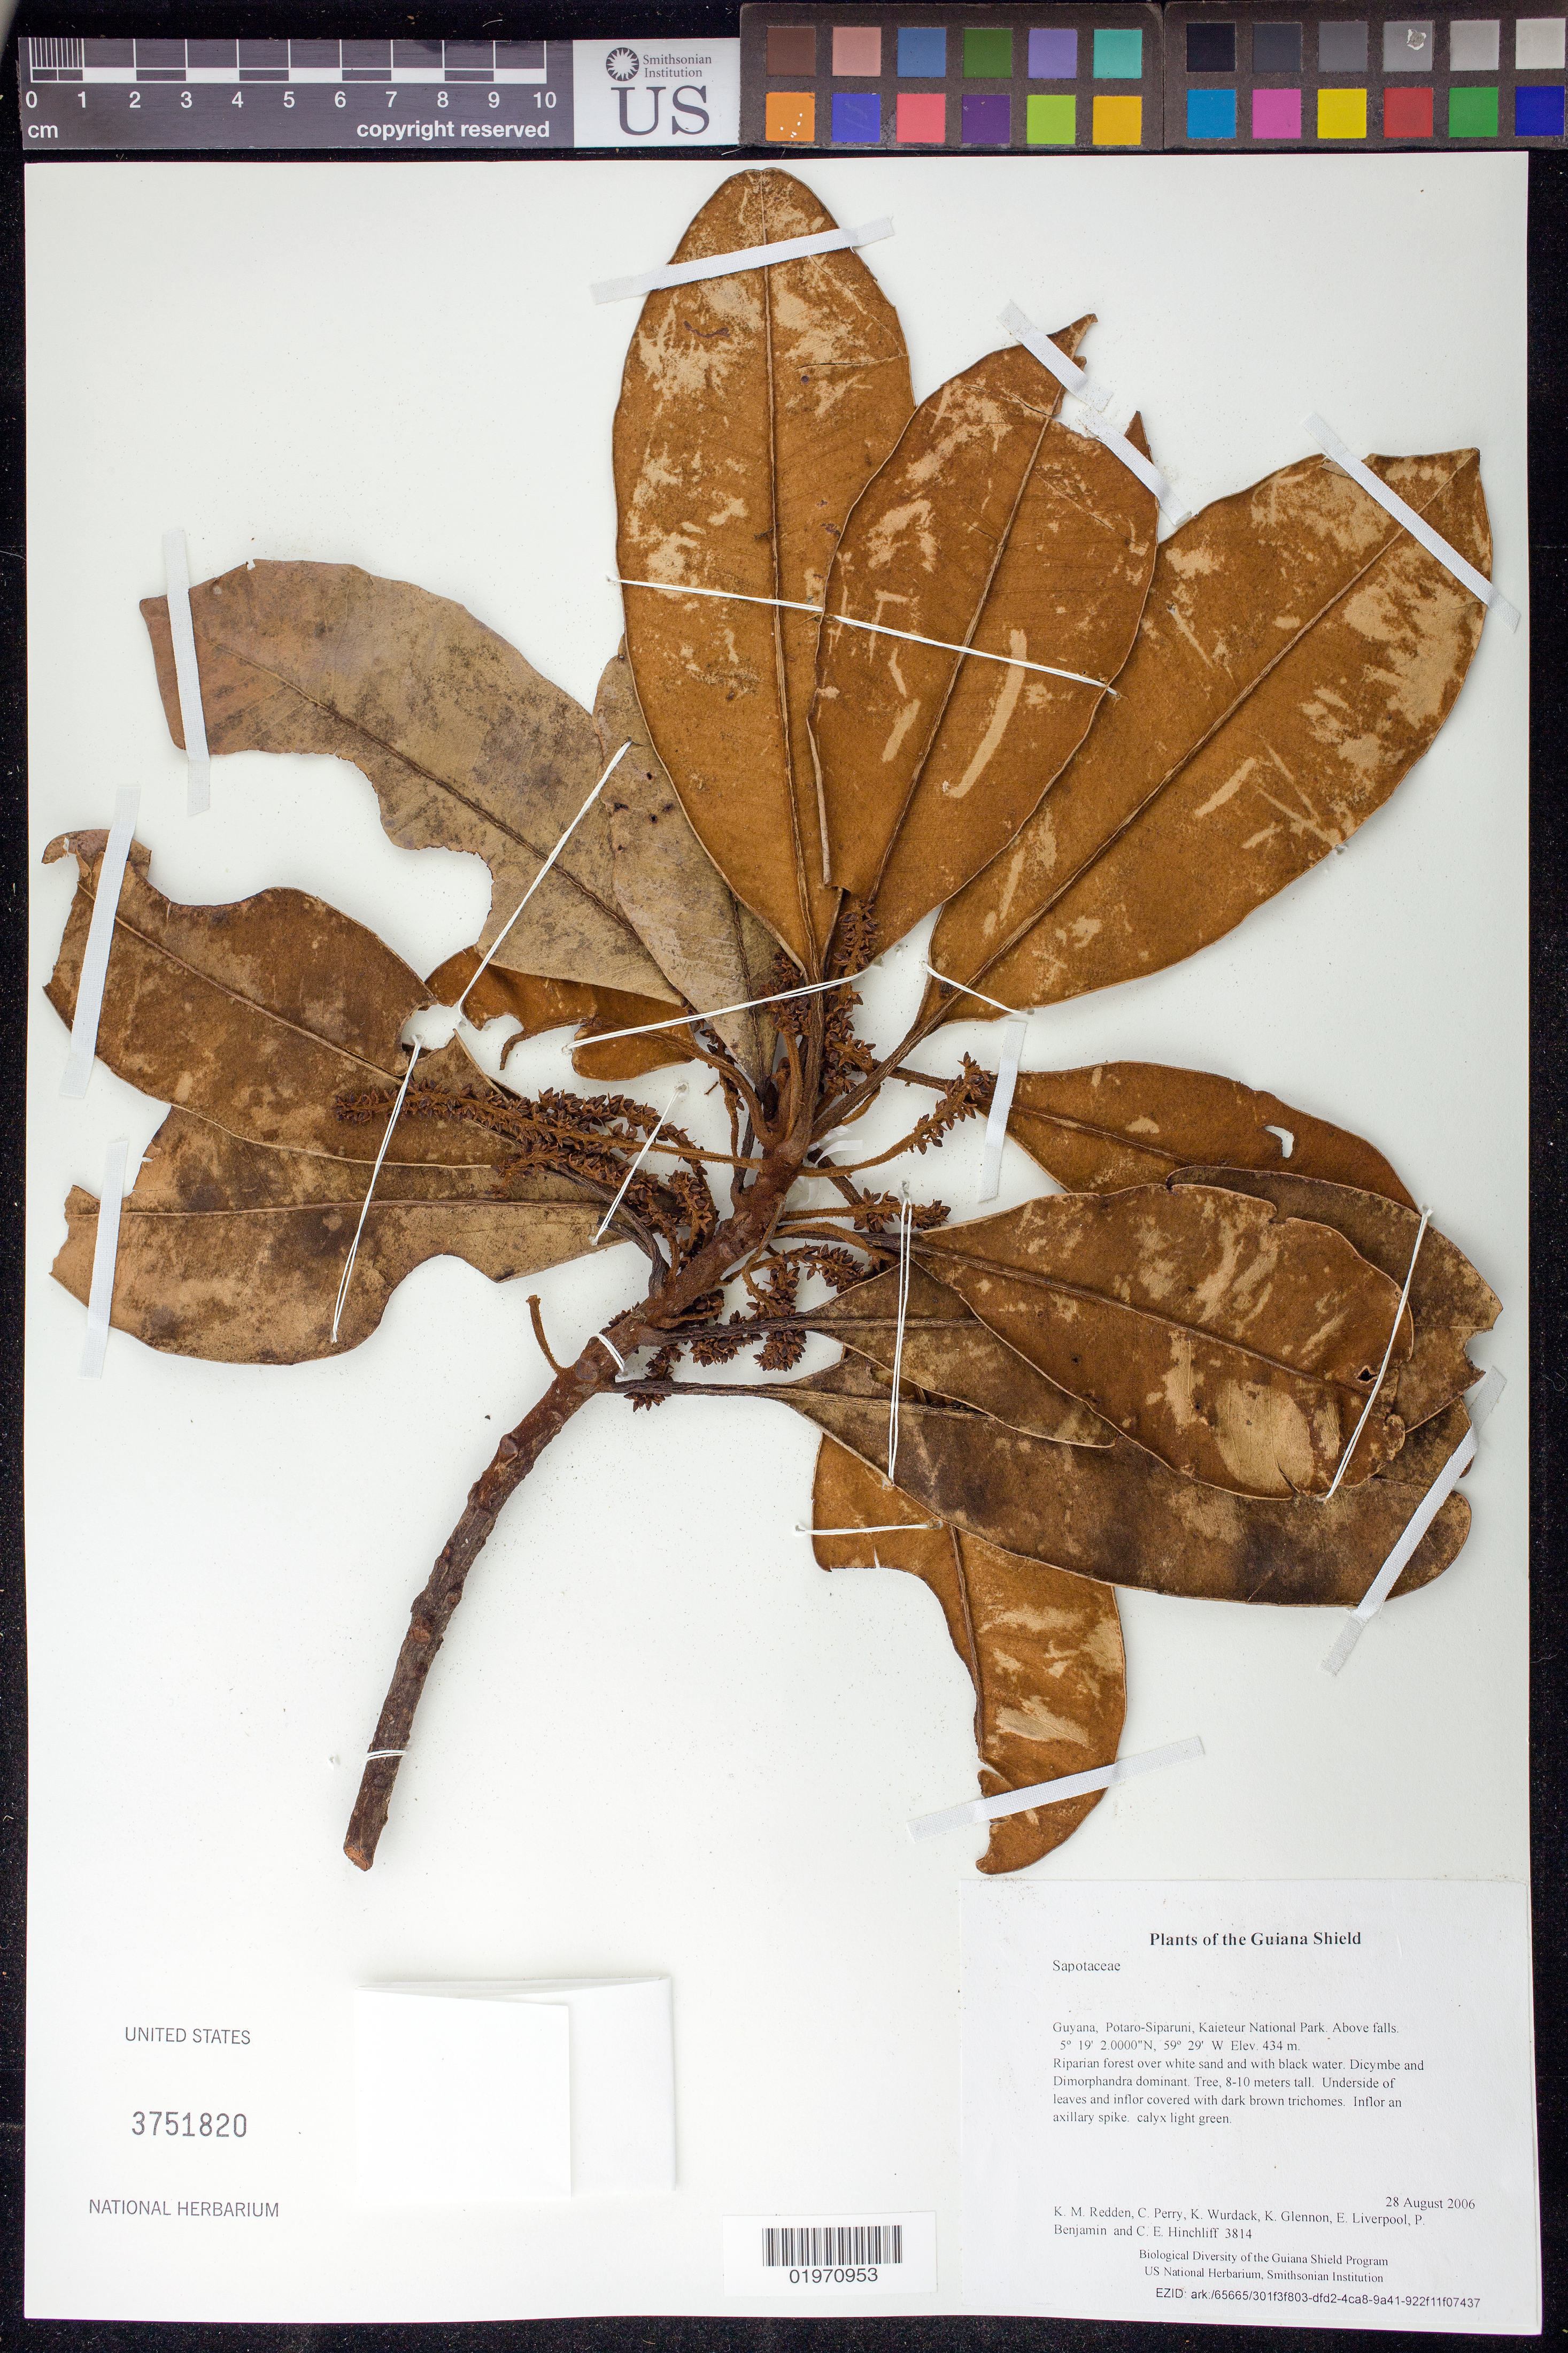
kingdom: Plantae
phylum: Tracheophyta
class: Magnoliopsida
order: Ericales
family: Sapotaceae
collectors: K. M. Redden, C. Perry, K. Wurdack, K. Glennon, E. Liverpool, P. Benjamin & C. E. Hinchliff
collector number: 3814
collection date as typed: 28 August 2006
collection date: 2006-08-28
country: Guyana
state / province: Potaro-Siparuni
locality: Kaieteur National Park. Above falls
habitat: Riparian forest over white sand and with black water. Dicymbe and Dimorphandra dominant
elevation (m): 434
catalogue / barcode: US 3751820